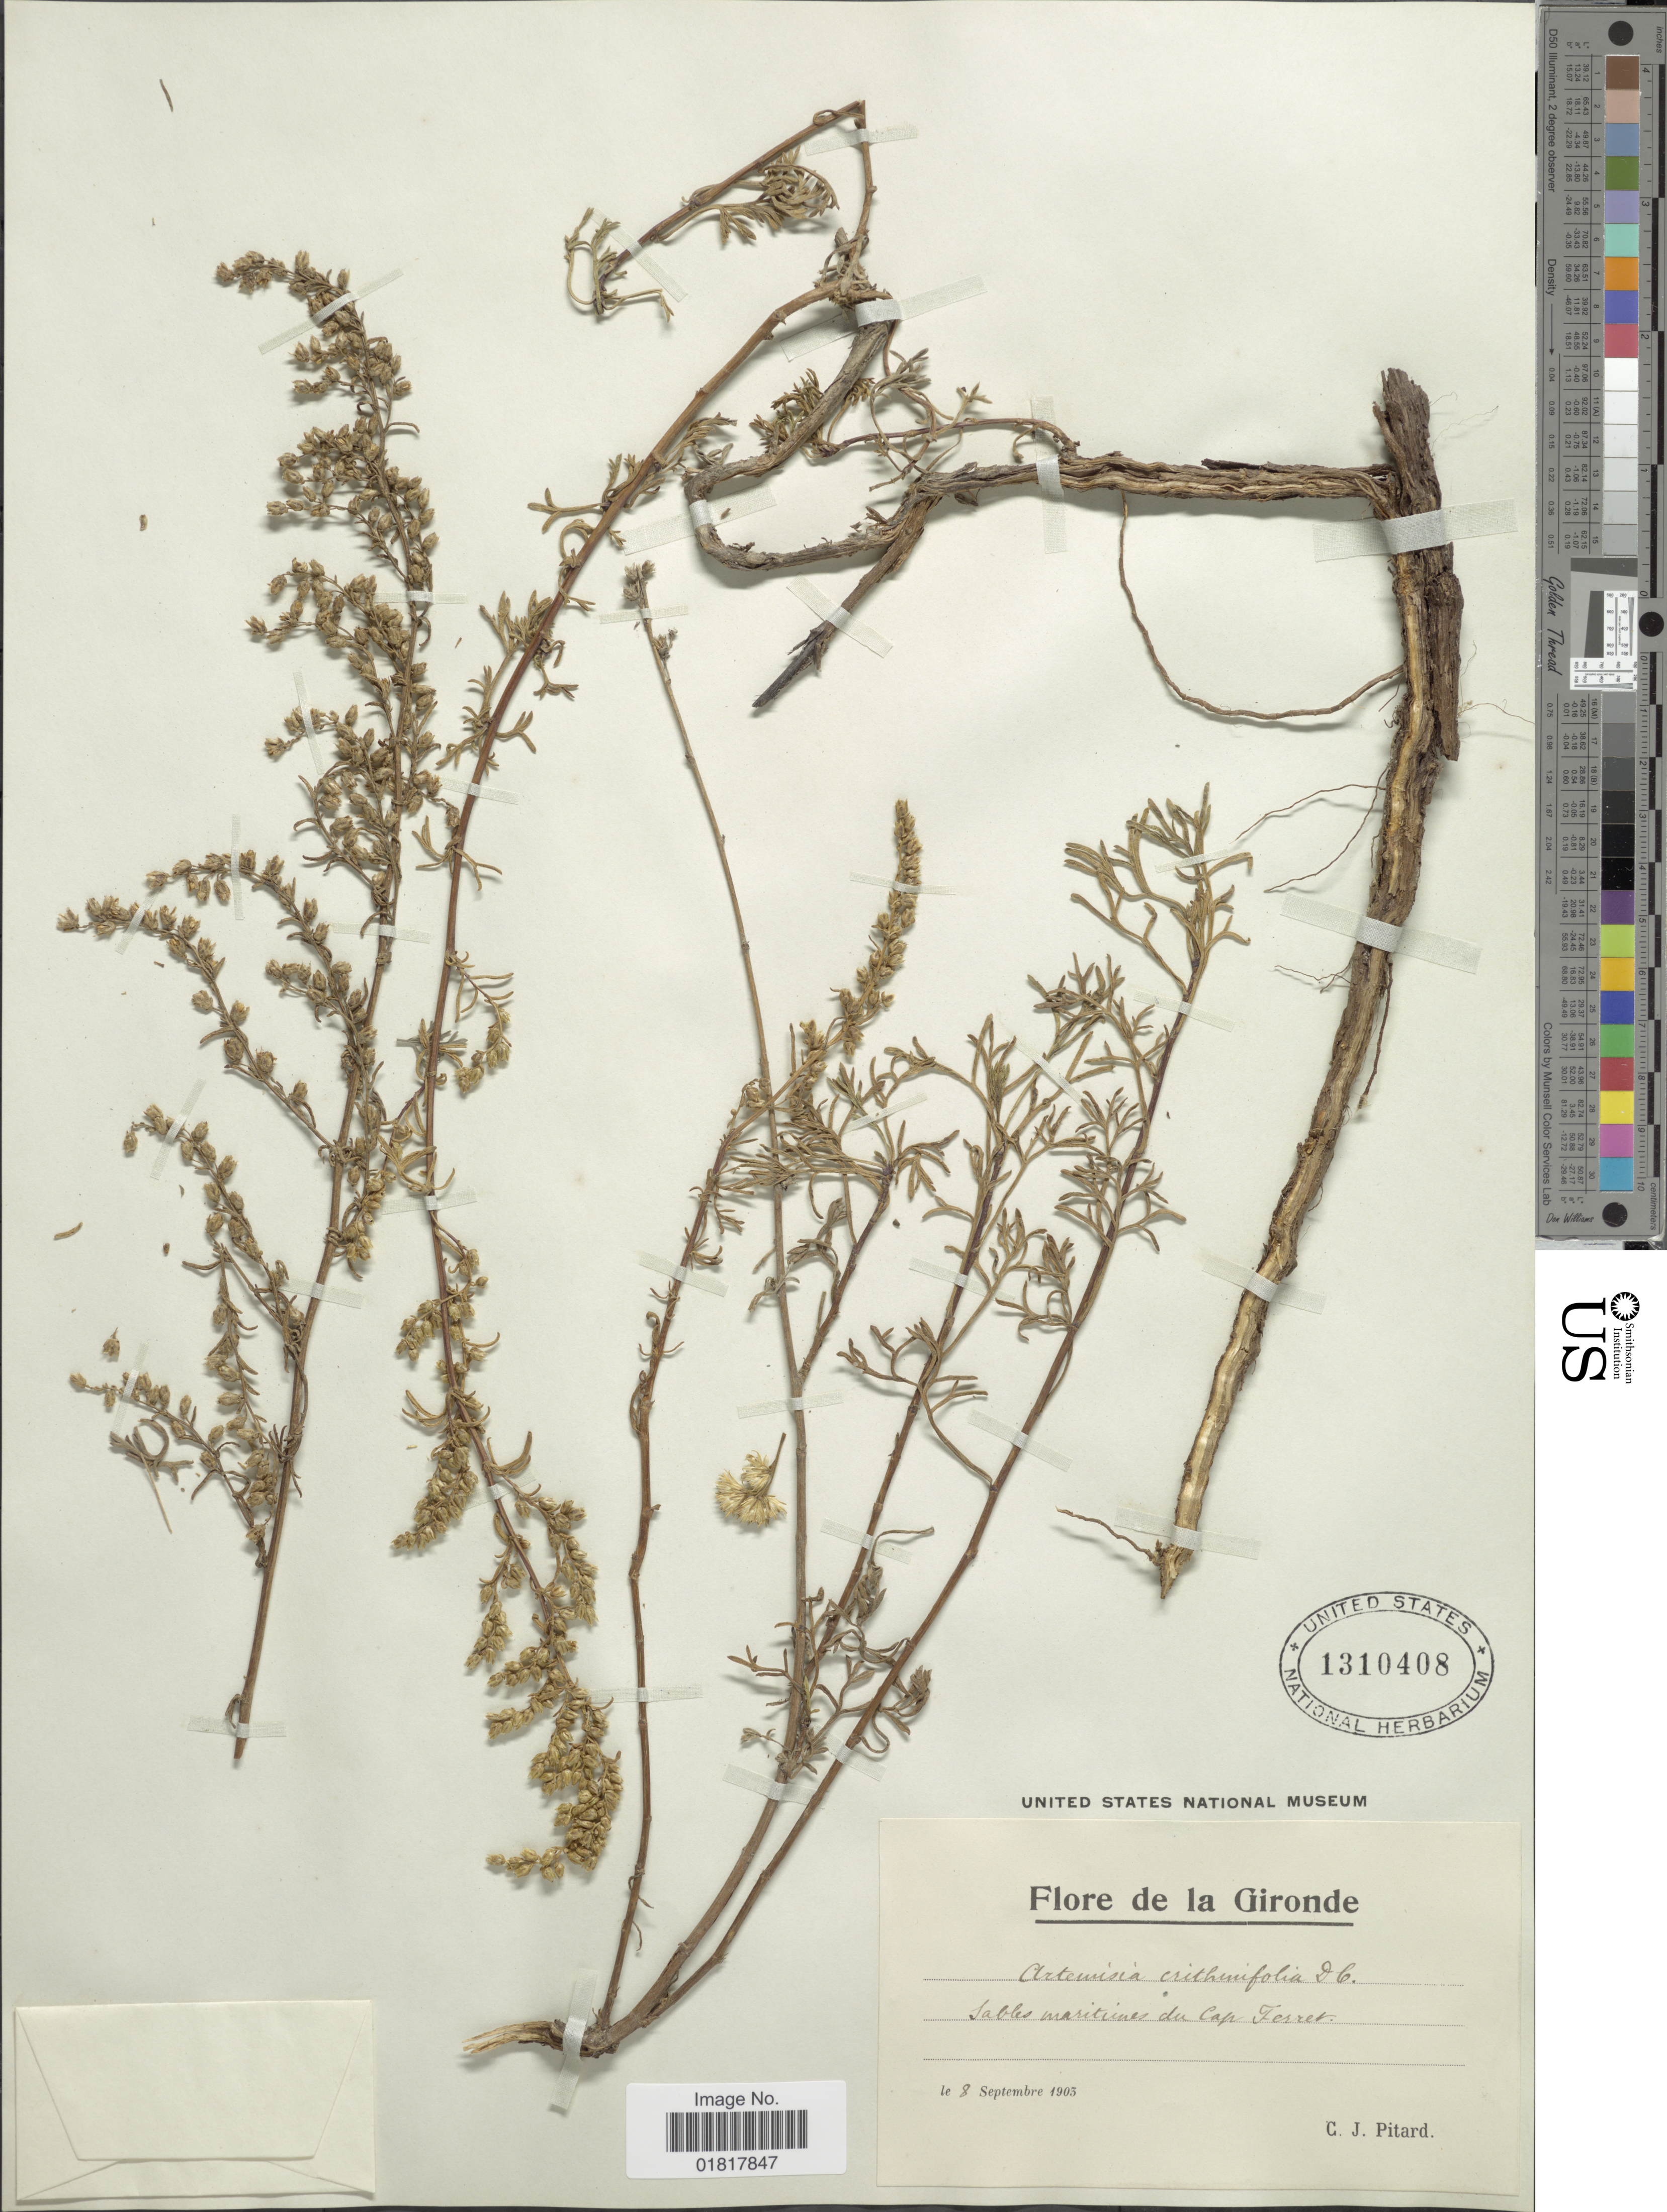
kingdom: Plantae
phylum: Tracheophyta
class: Magnoliopsida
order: Asterales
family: Asteraceae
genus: Artemisia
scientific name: Artemisia crithmifolia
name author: L.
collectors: C. Pitard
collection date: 1903-09-08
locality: De la Gironde, Sabbles marituines du Cap Ferret [interpreted]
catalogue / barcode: US 1310408